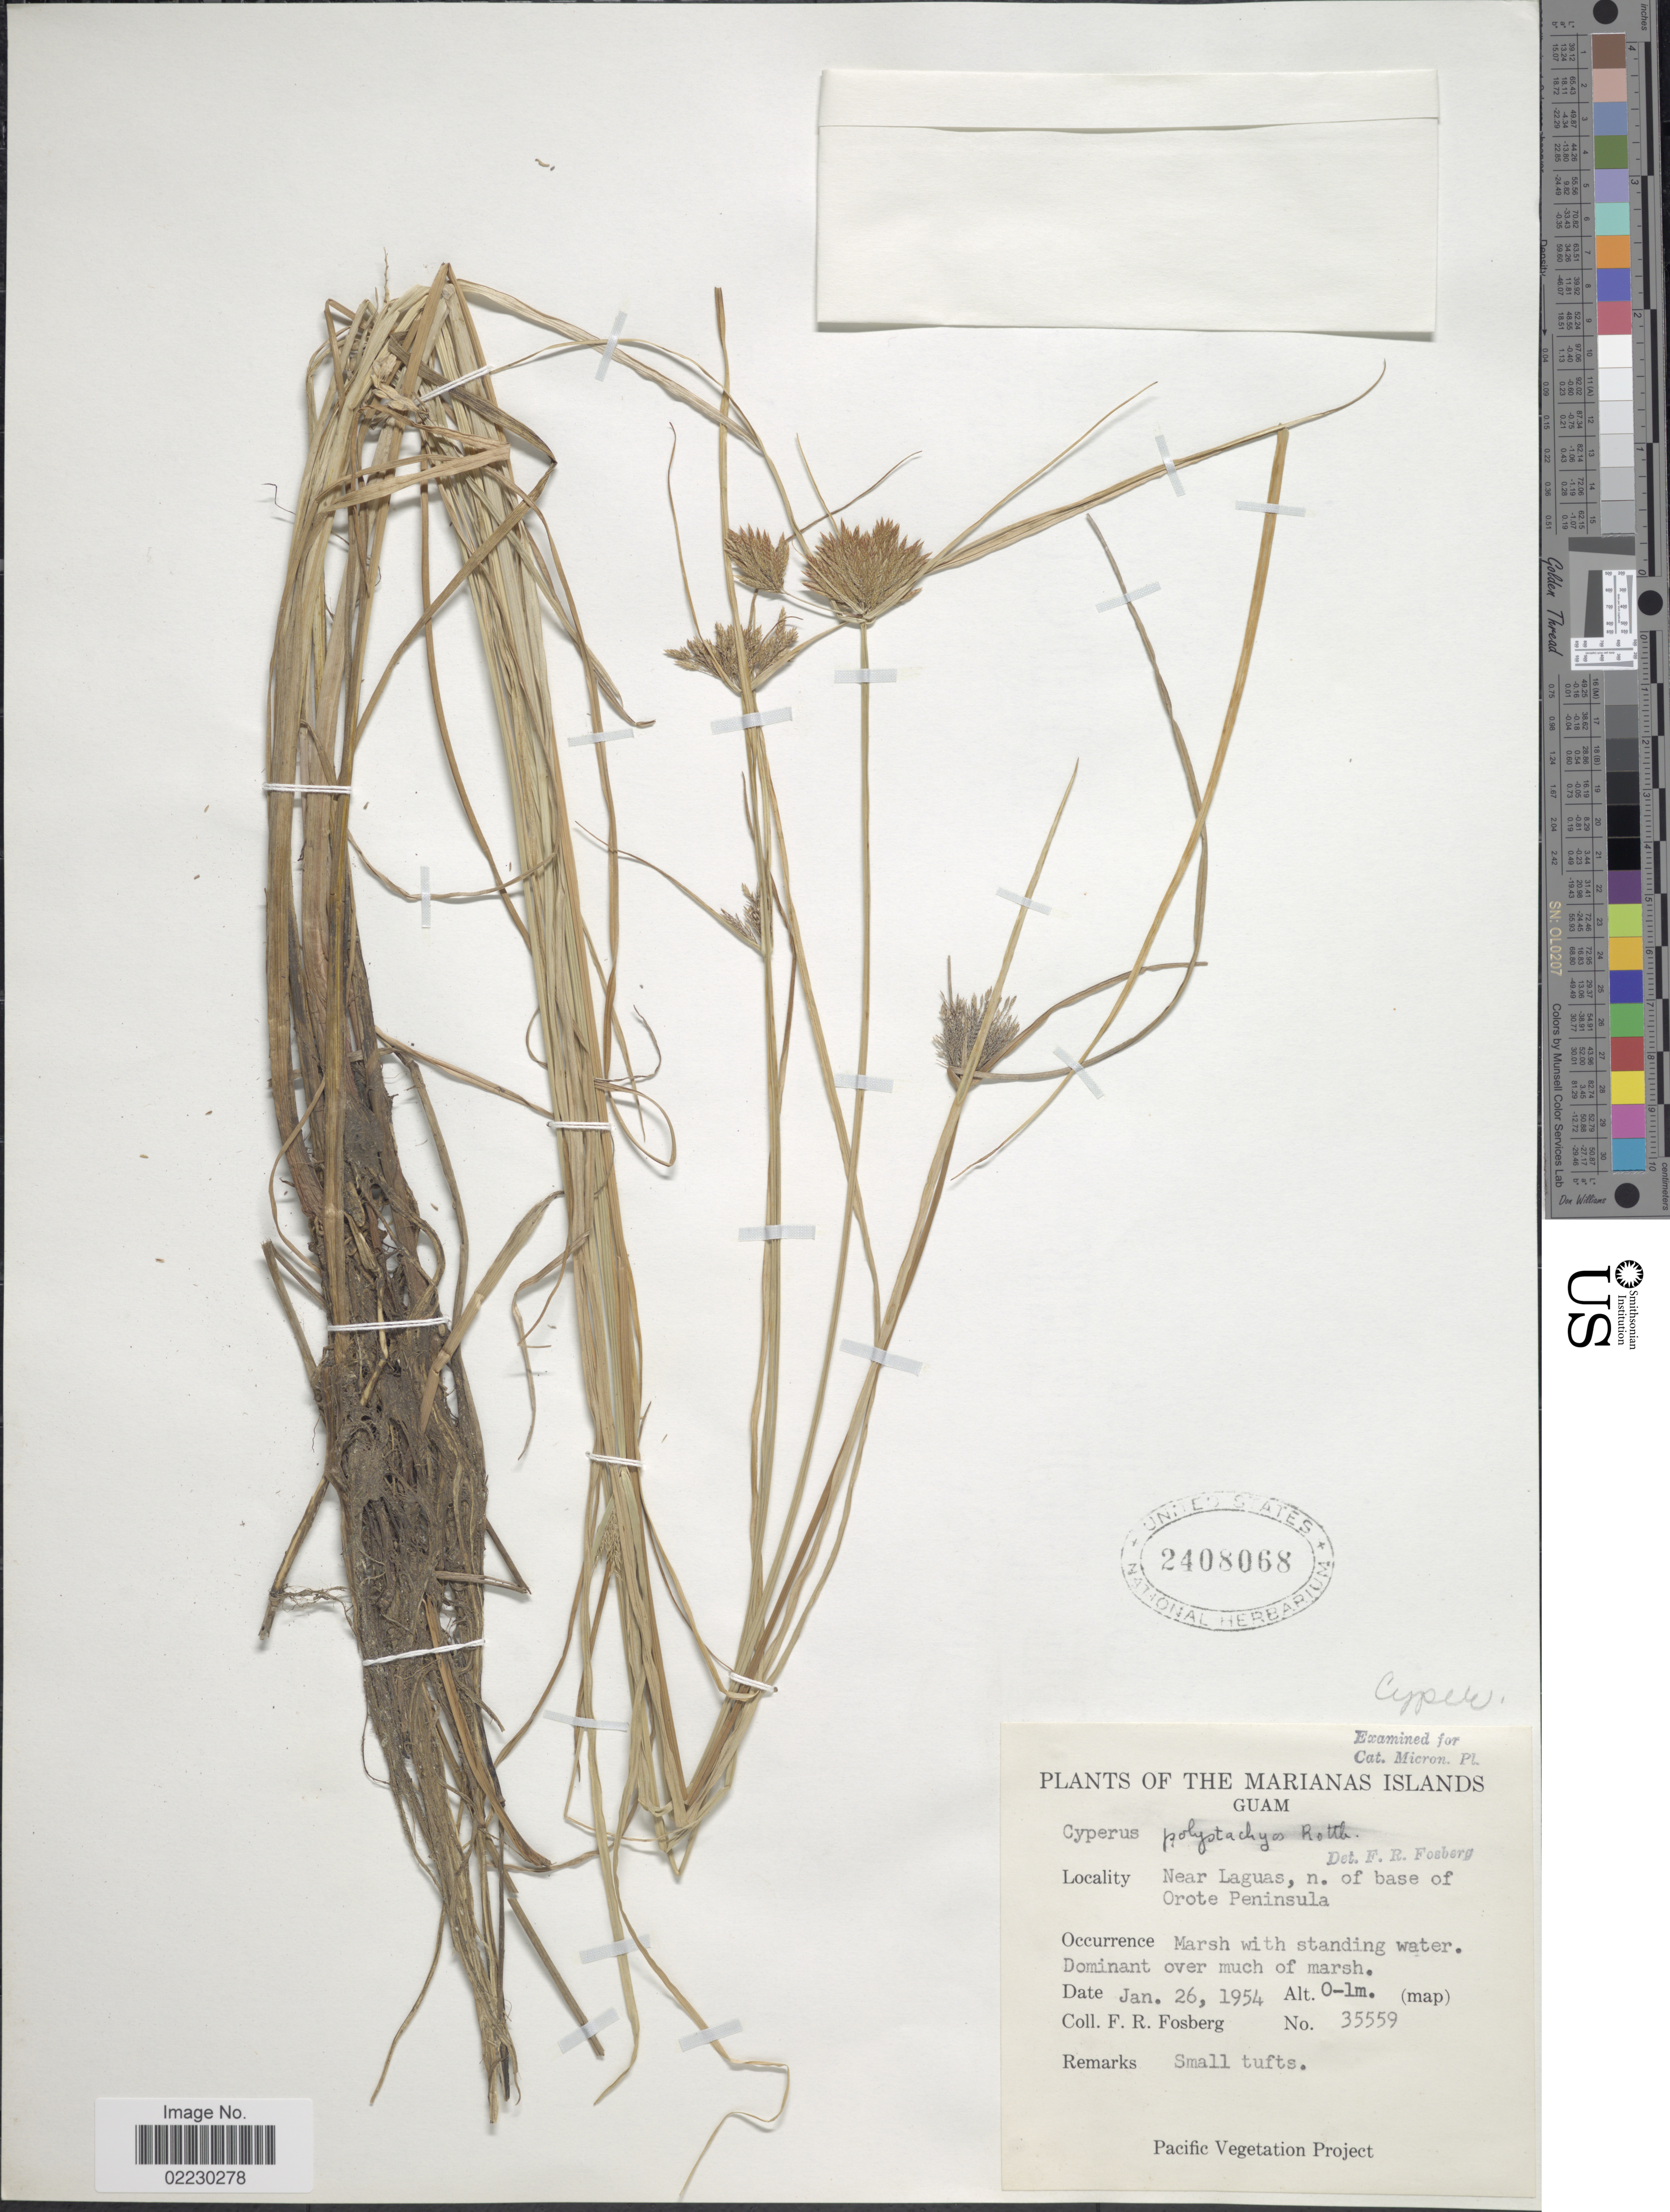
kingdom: Plantae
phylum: Tracheophyta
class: Liliopsida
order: Poales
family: Cyperaceae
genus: Cyperus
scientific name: Cyperus polystachyos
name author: Rottb.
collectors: F. R. Fosberg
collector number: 35559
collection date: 1954-01-26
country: Guam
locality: Marianas Islands, near Laguas, n. base of Orote Peninsula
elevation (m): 0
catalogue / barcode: US 2408068